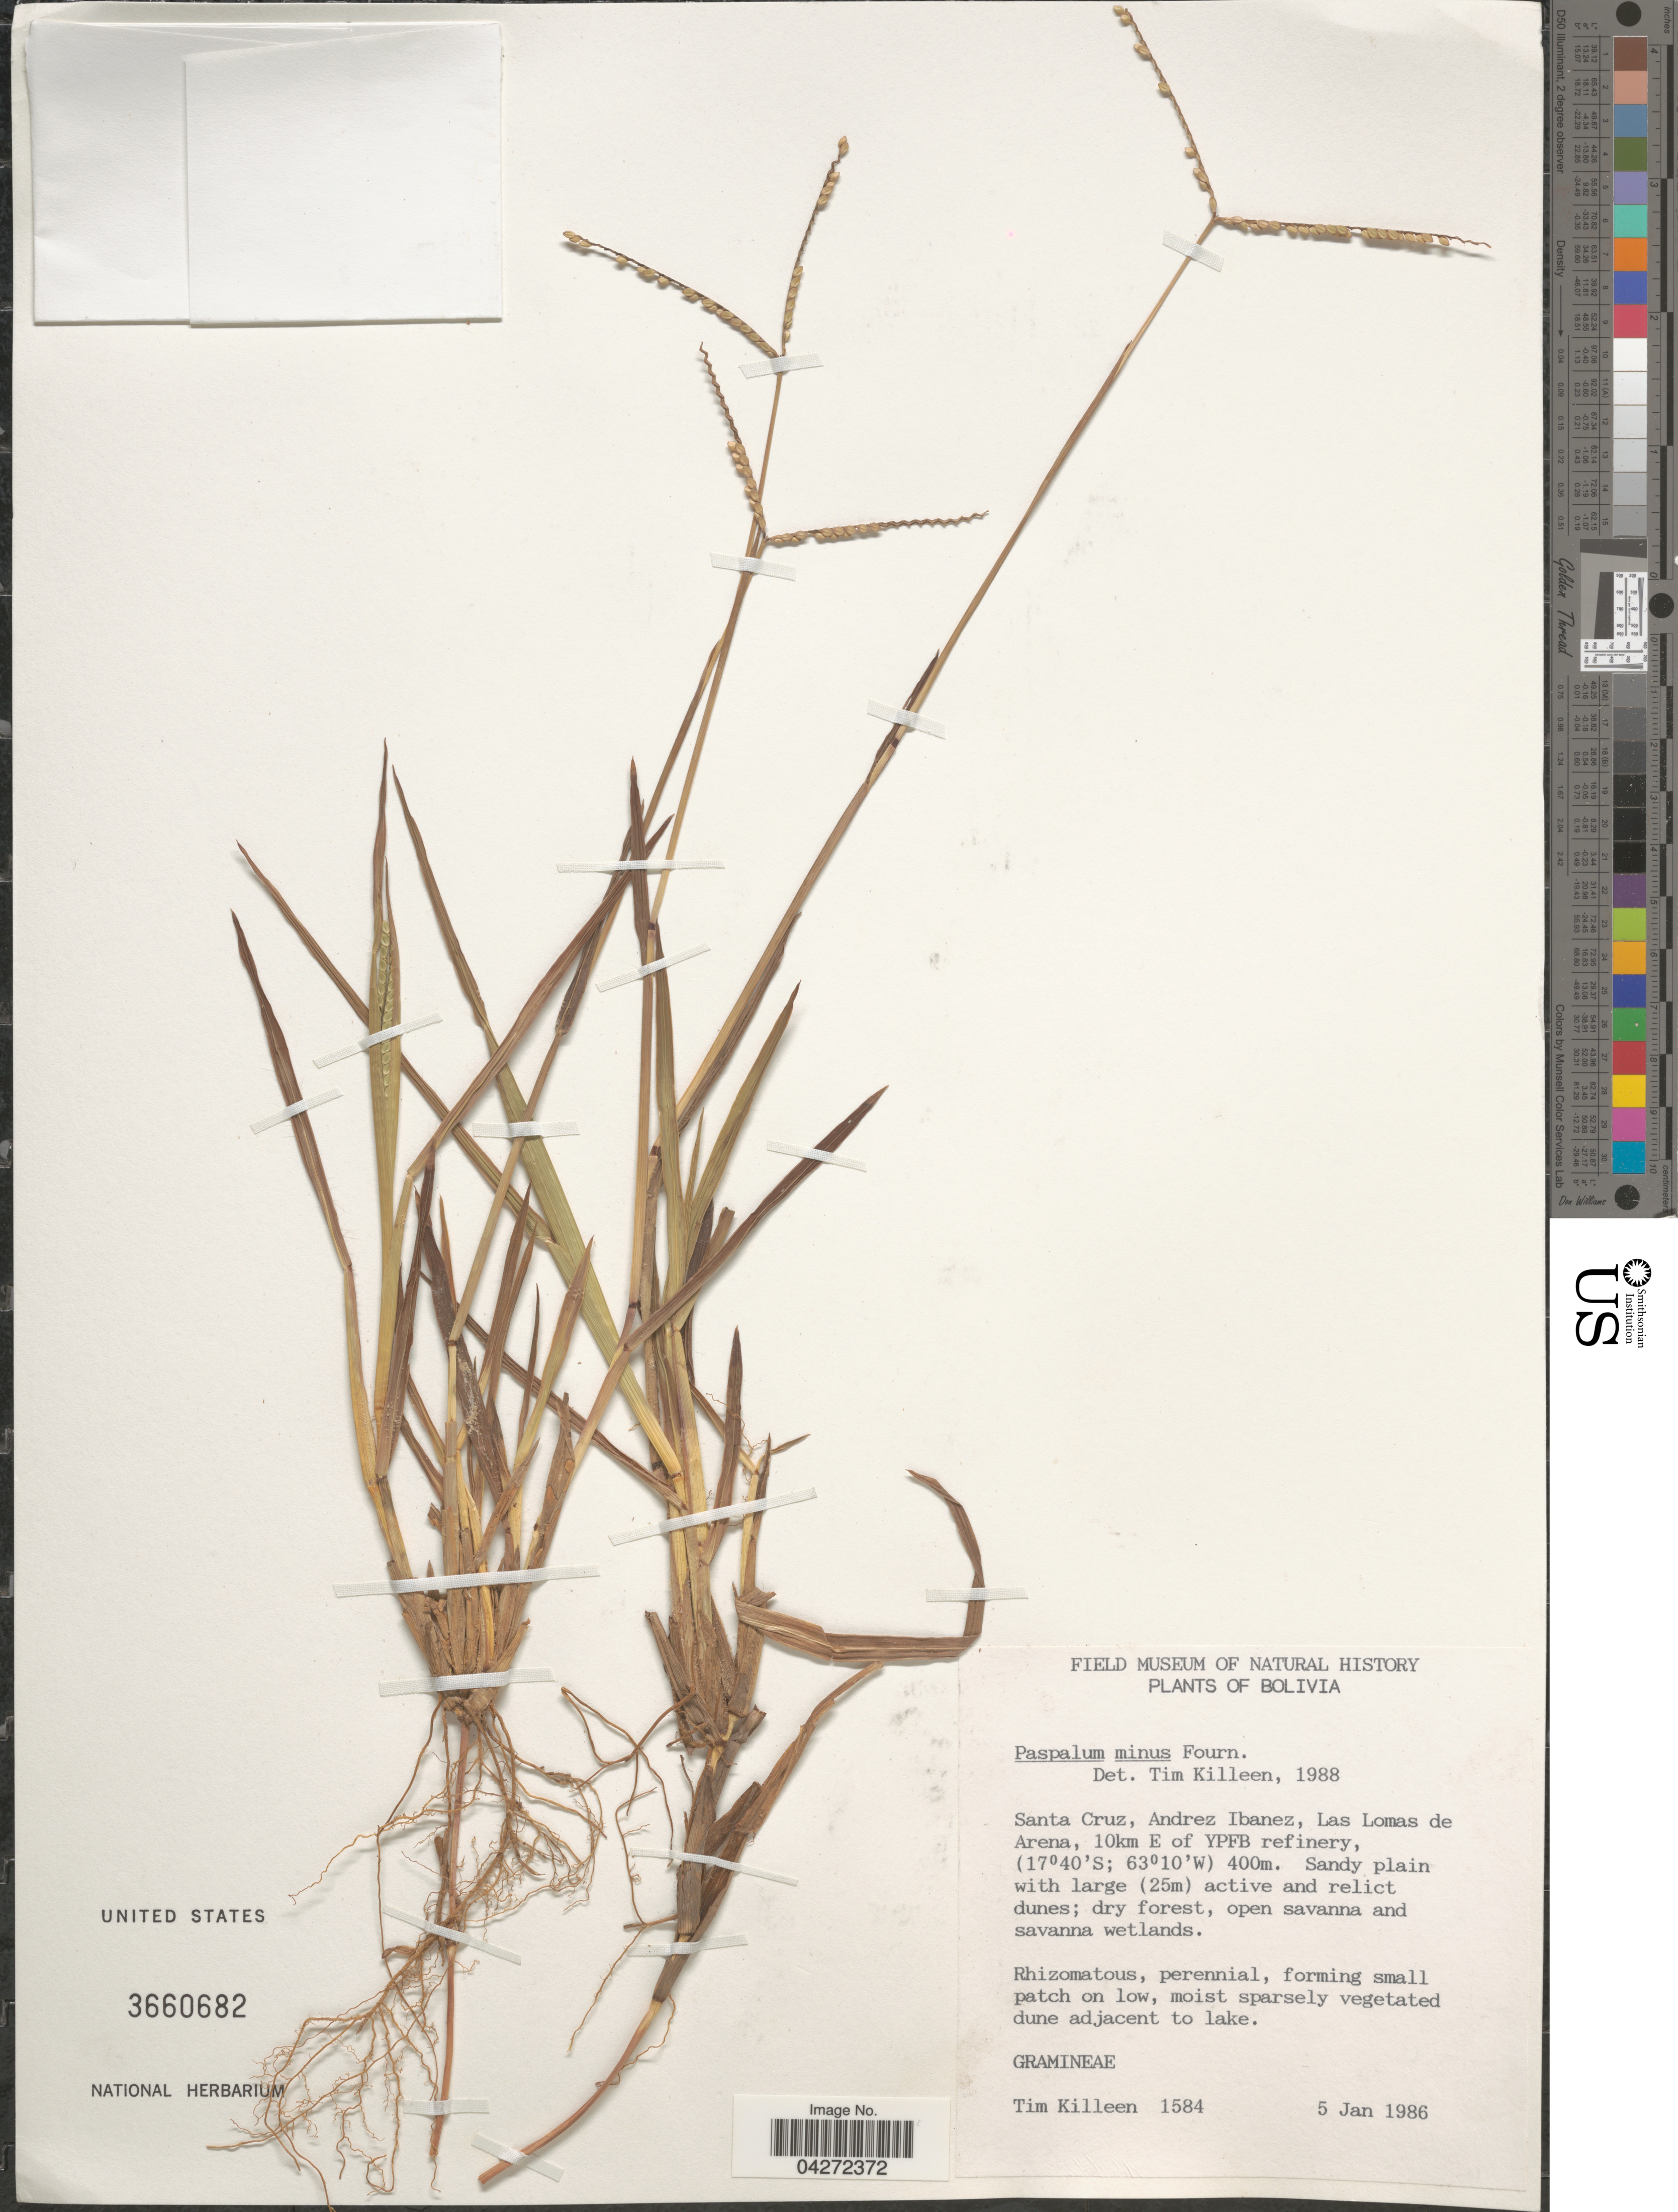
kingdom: Plantae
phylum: Tracheophyta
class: Liliopsida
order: Poales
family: Poaceae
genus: Paspalum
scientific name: Paspalum minus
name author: E. Fourn.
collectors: T. J. Killeen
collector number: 1584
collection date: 1986-01-05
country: Bolivia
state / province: Santa Cruz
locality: Andrez Ibanez, Las Lomas de Arena, 10km E of YPFB refinery.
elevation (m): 400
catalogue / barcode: US 3660682